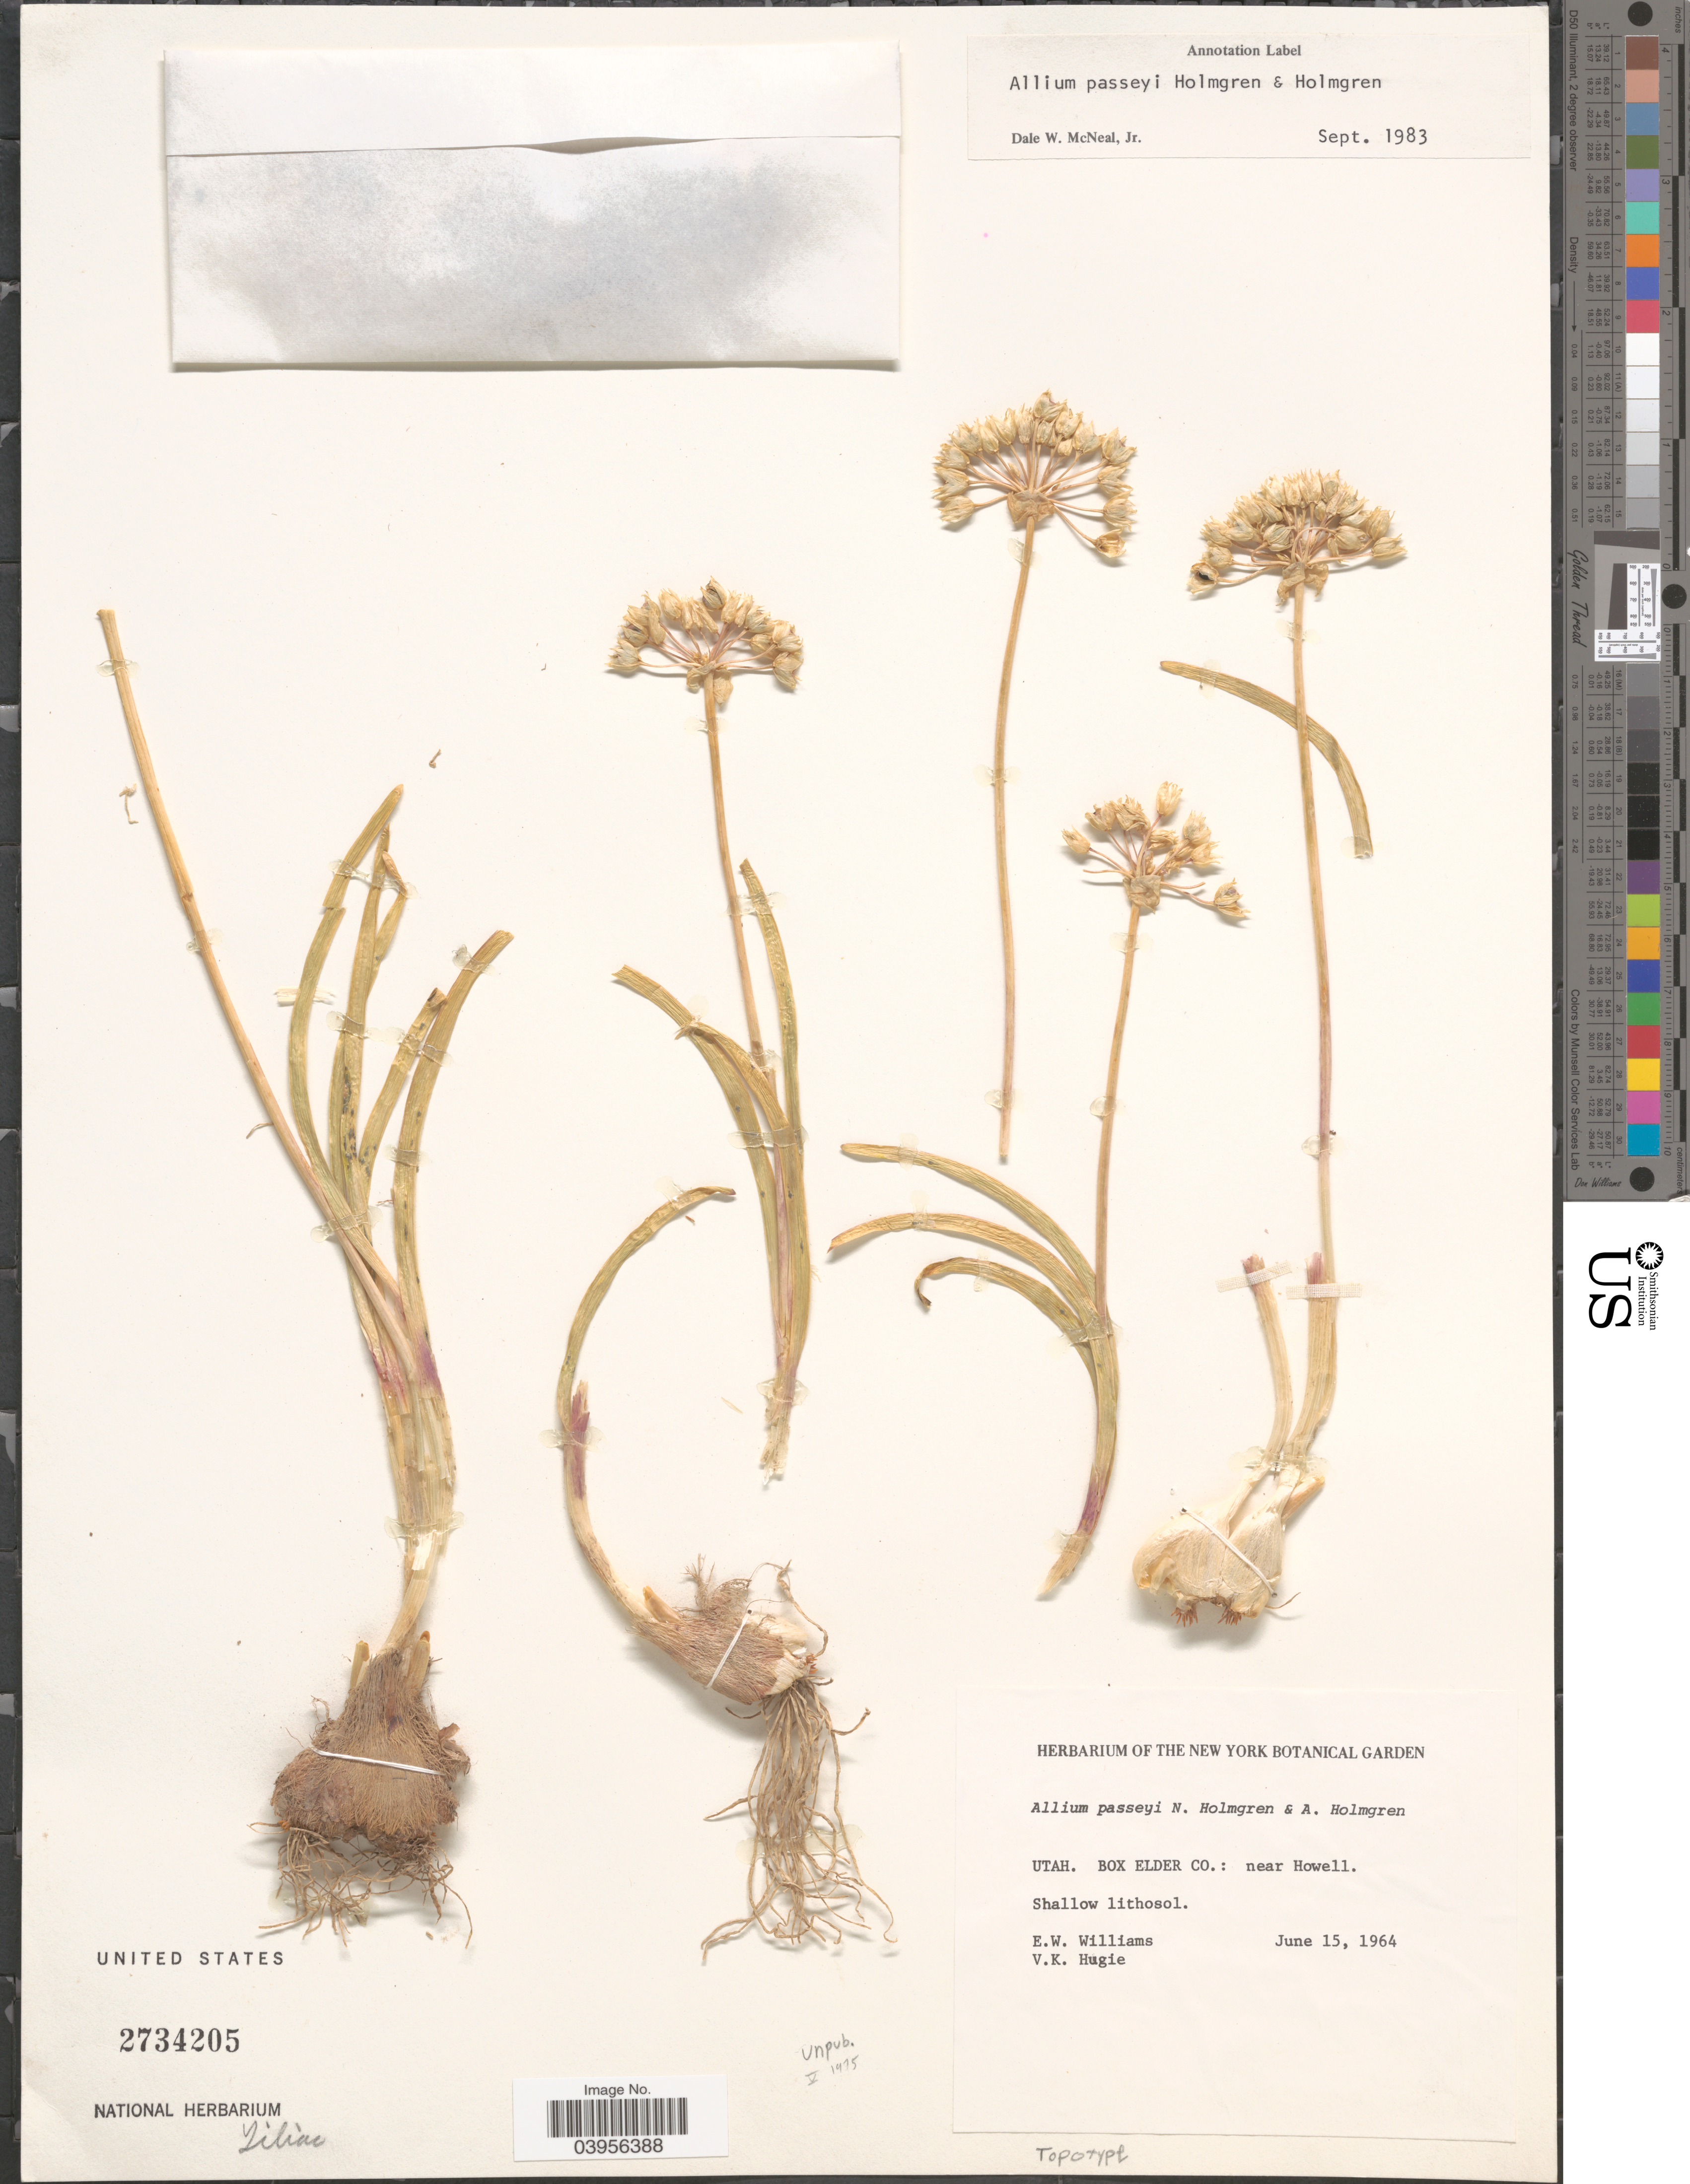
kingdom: Plantae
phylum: Tracheophyta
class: Liliopsida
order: Asparagales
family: Amaryllidaceae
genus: Allium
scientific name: Allium passeyi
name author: N.H. Holmgren & A.H. Holmgren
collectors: E. W. Williams & V. Hugie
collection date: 1964-06-15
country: United States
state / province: Utah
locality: Box Elder Co.: near Howell.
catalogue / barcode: US 2734205